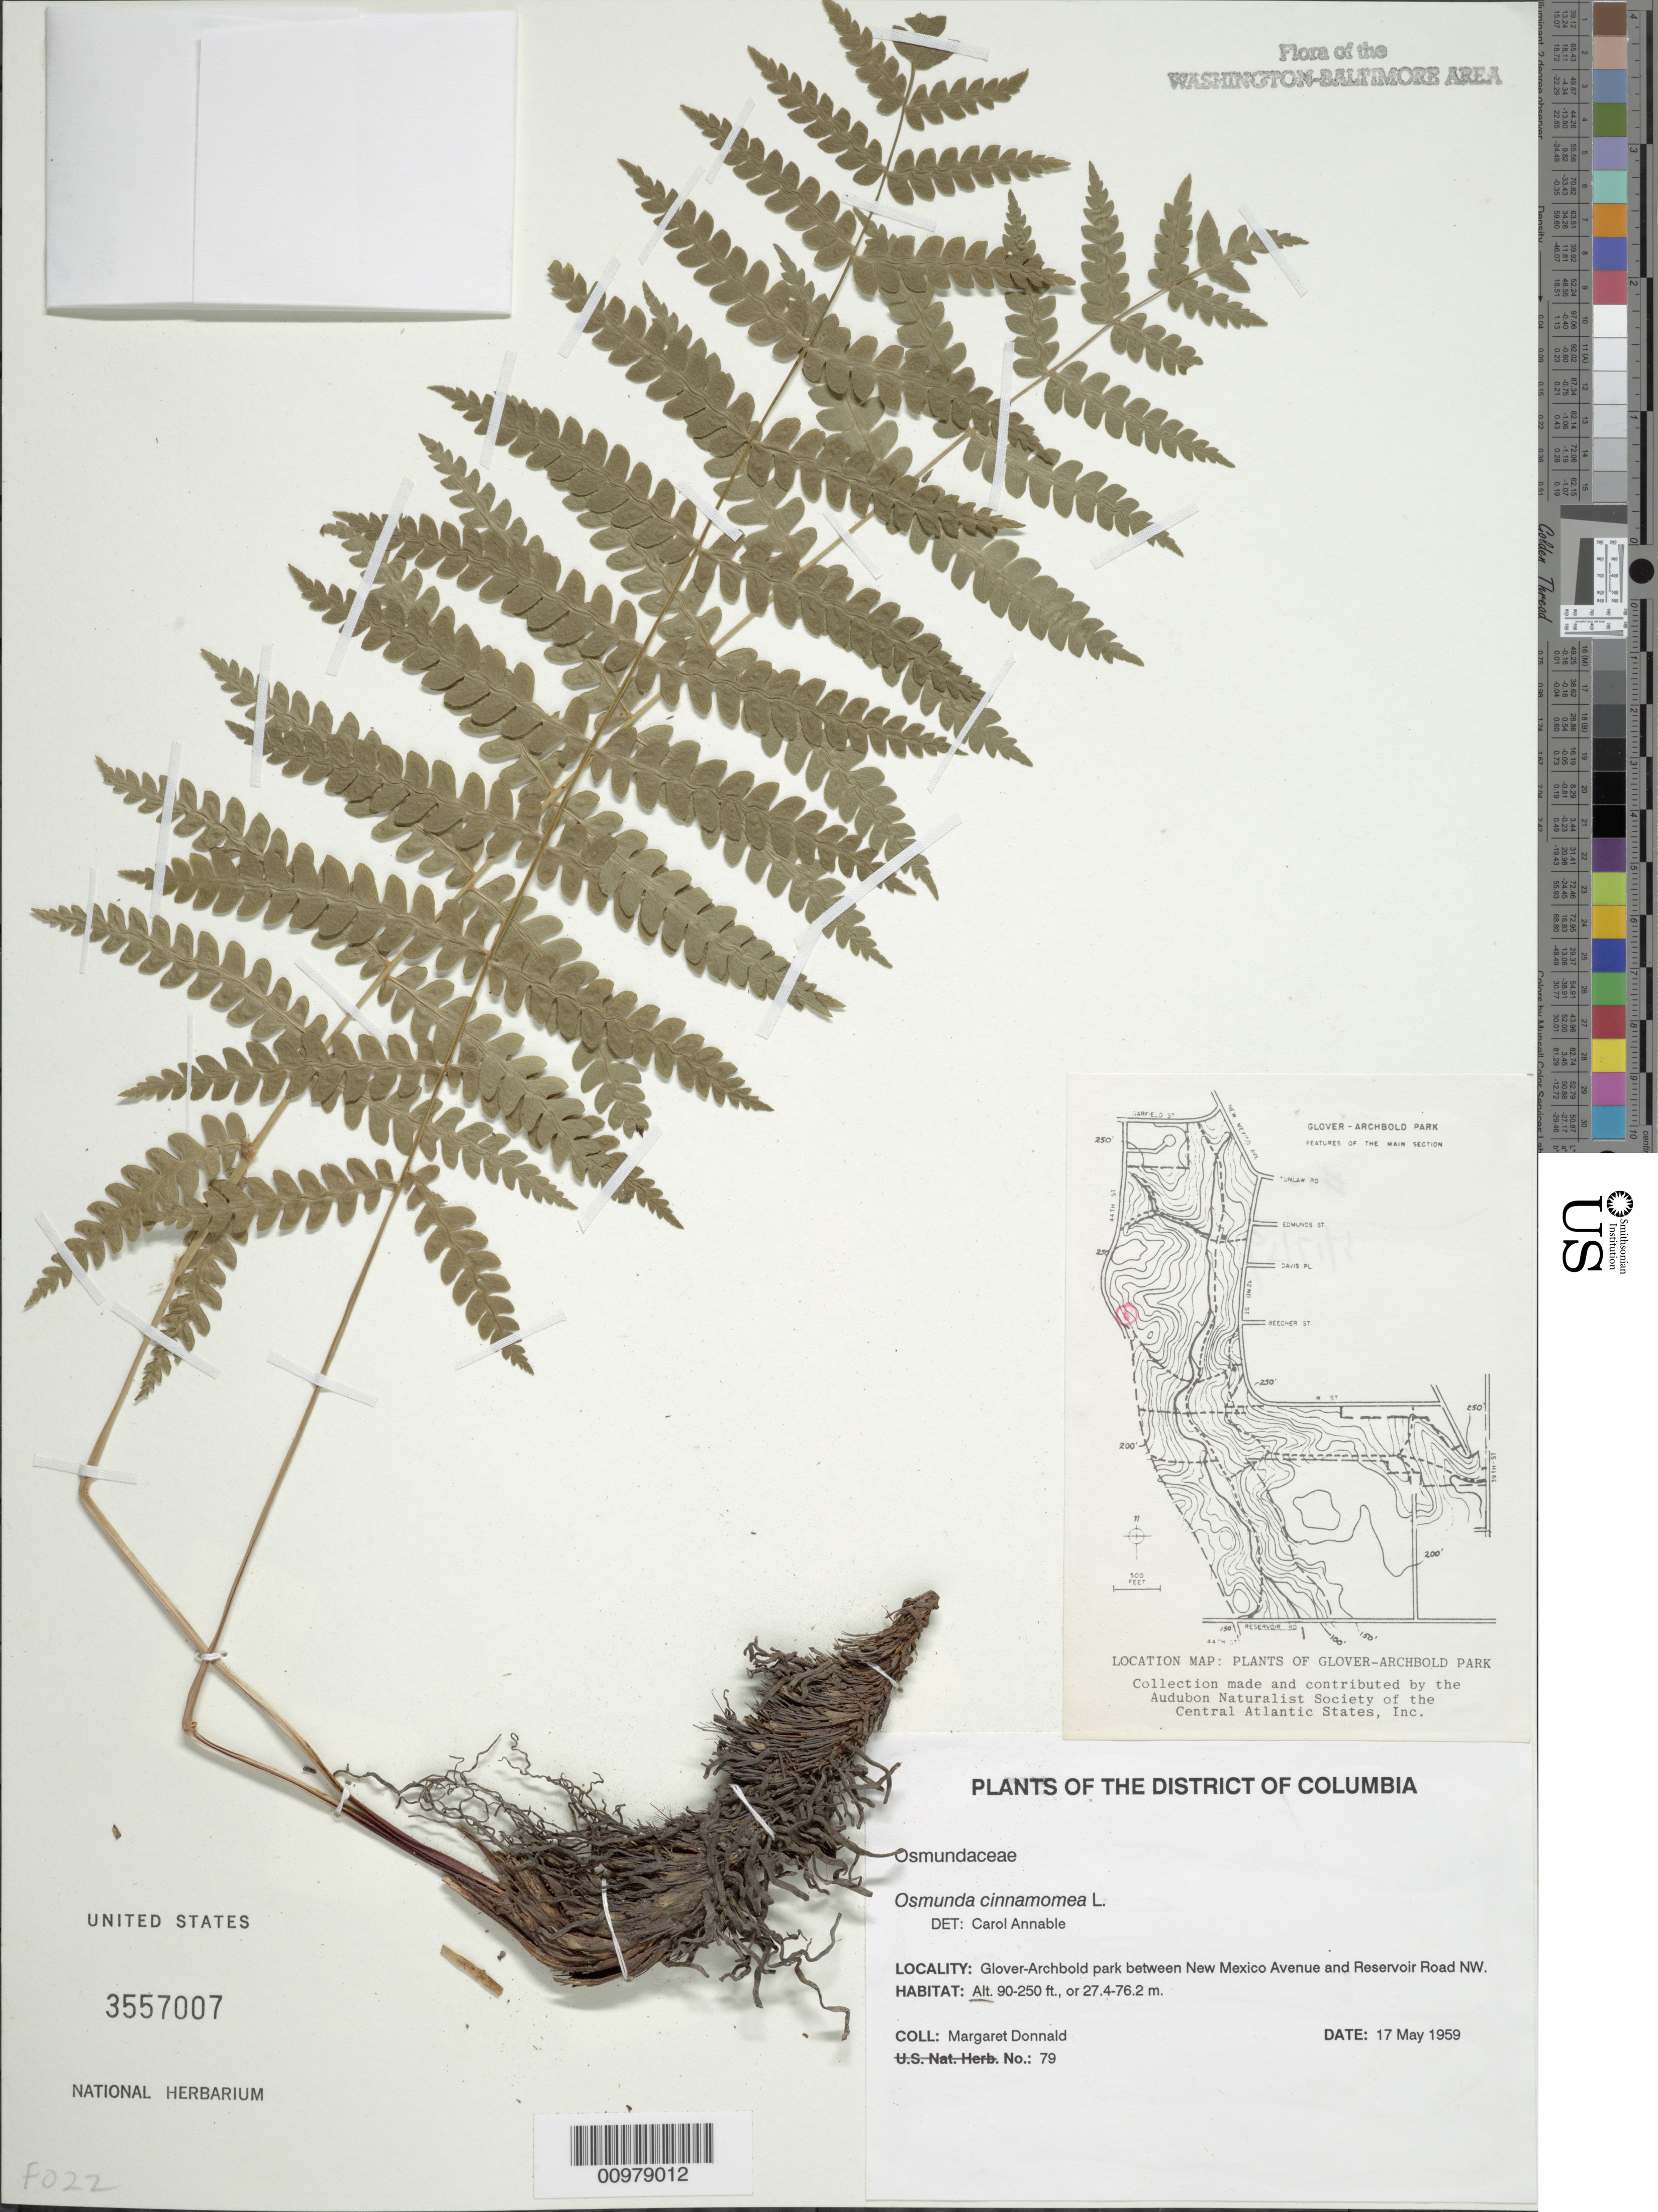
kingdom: Plantae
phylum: Tracheophyta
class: Polypodiopsida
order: Osmundales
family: Osmundaceae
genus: Osmundastrum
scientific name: Osmundastrum cinnamomeum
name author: (L.) C. Presl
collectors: M. Donnald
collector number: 79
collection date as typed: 17 May 1959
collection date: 1959-05-17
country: United States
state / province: District of Columbia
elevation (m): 27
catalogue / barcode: US 3557007